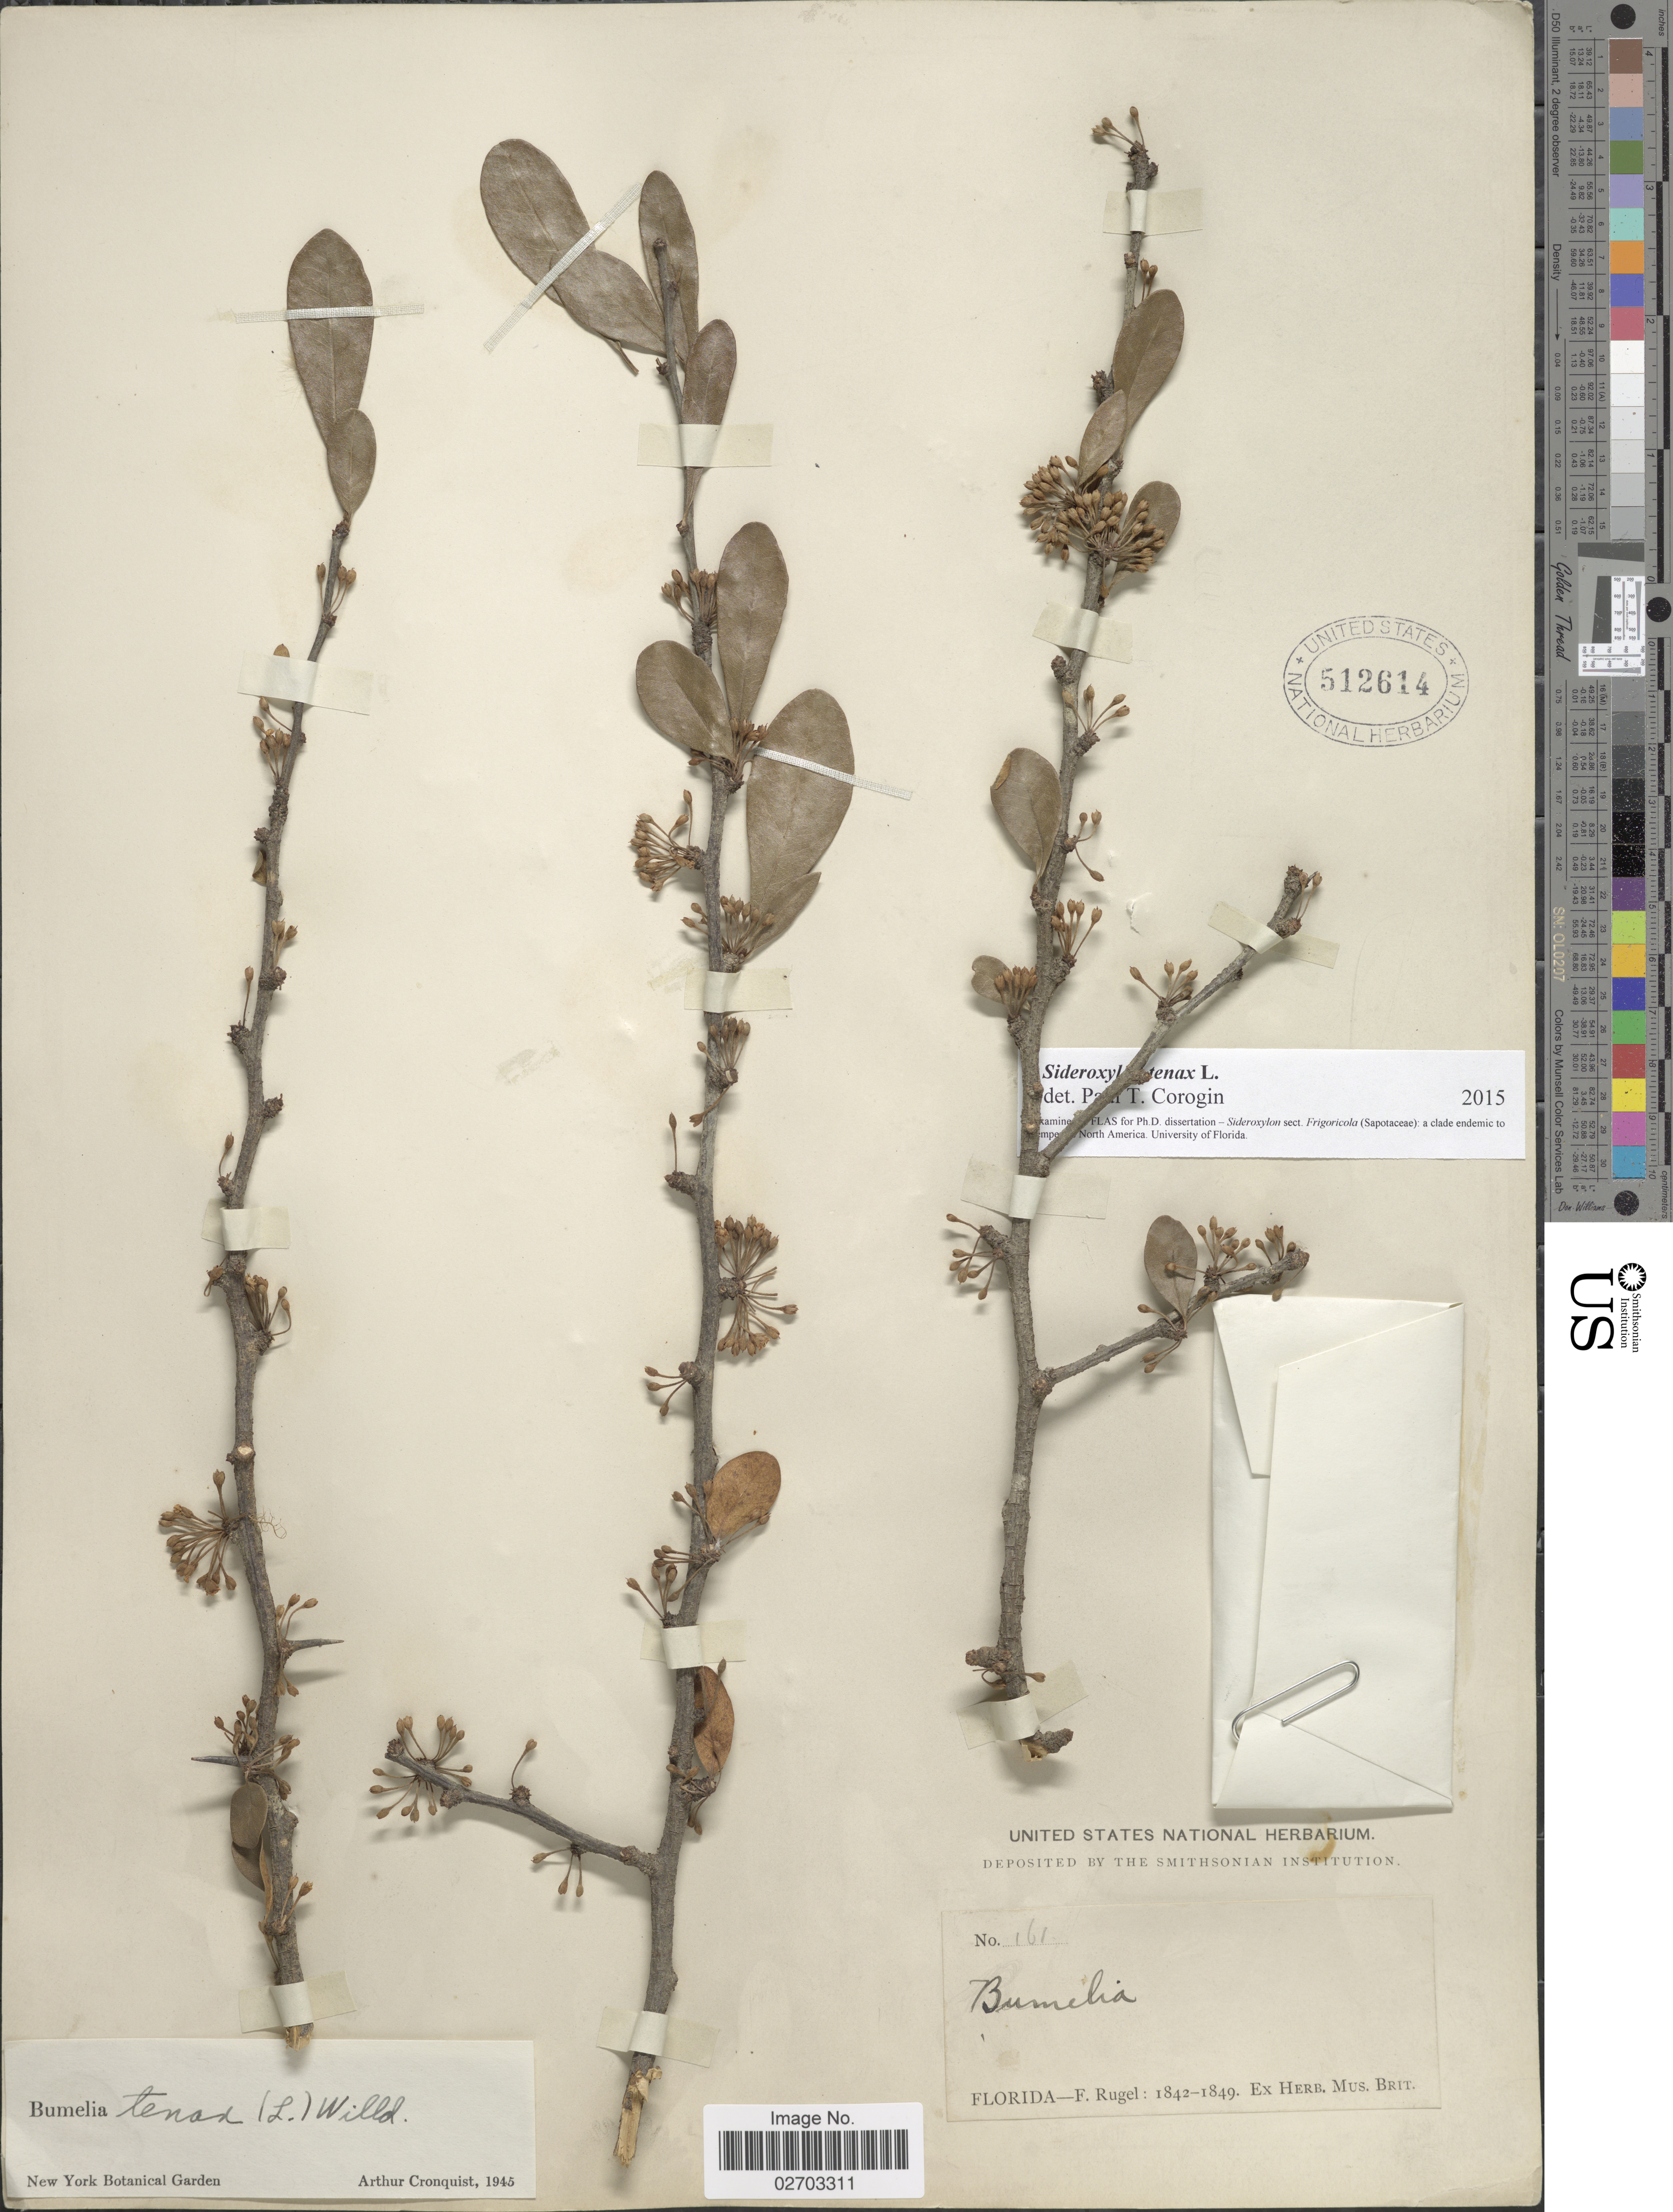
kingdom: Plantae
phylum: Tracheophyta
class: Magnoliopsida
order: Ericales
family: Sapotaceae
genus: Sideroxylon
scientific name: Sideroxylon tenax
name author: L.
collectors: F. Rugel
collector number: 161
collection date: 1842/1849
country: United States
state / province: Florida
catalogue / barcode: US 512614